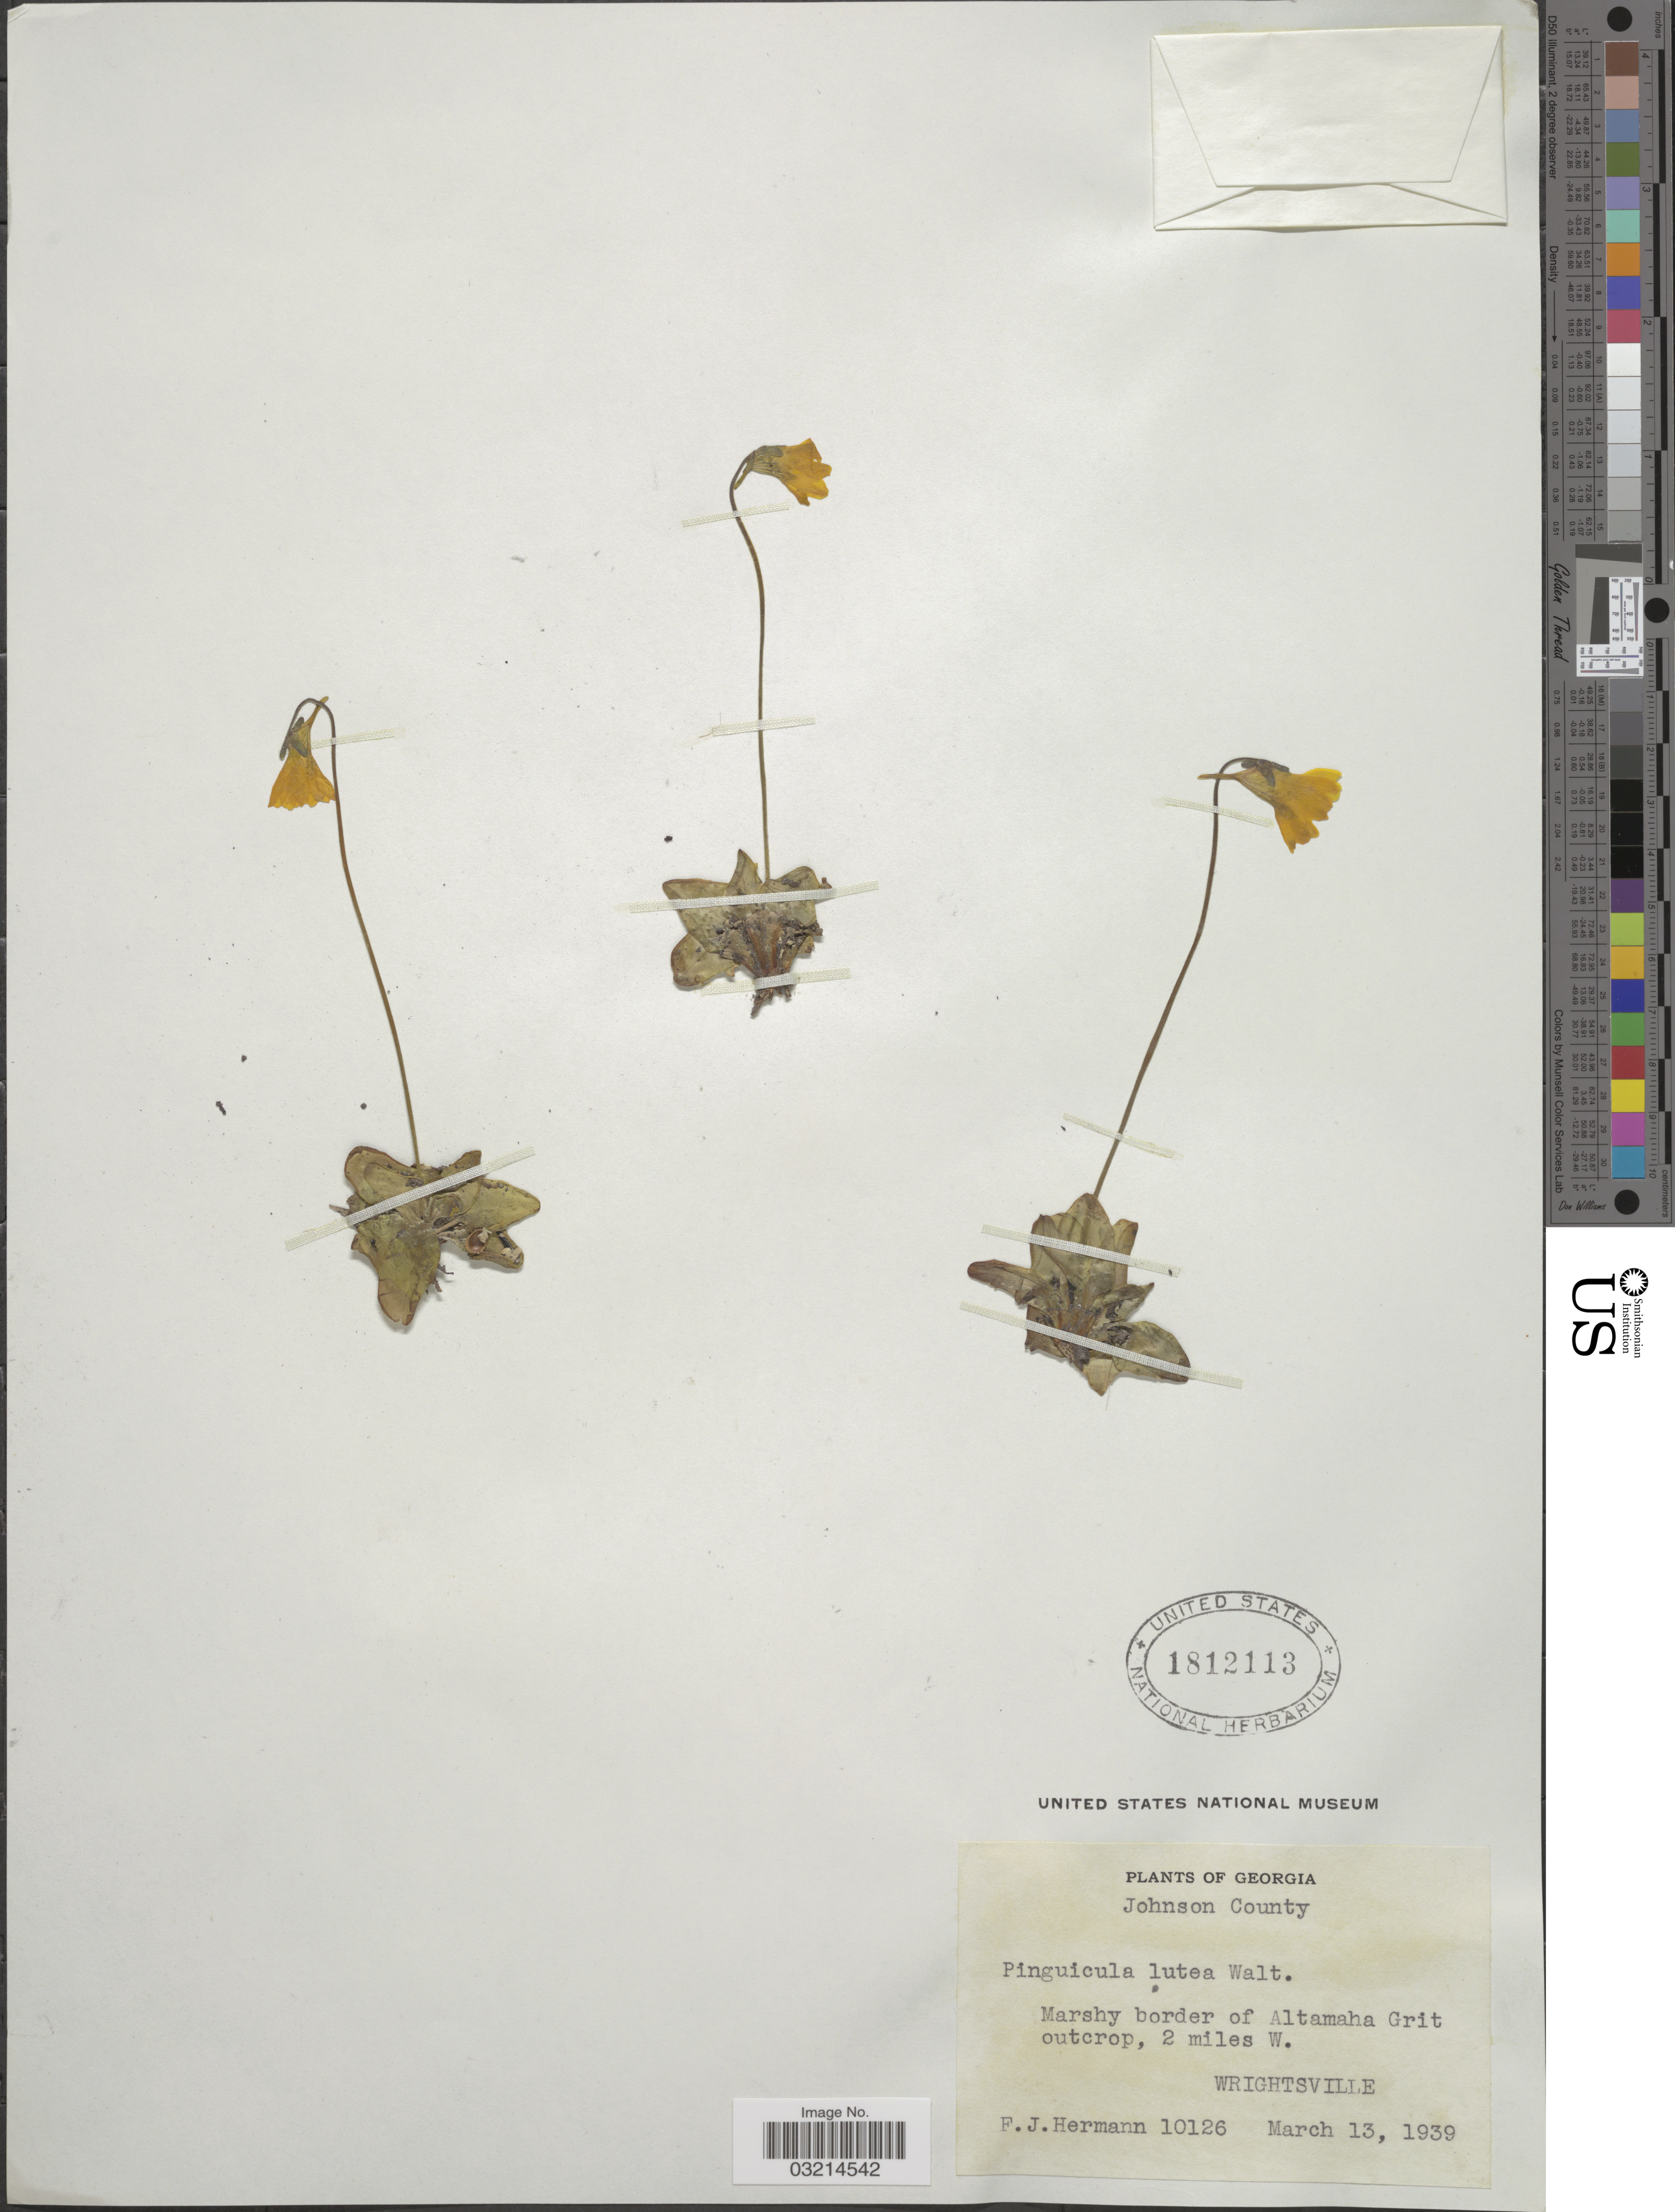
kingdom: Plantae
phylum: Tracheophyta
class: Magnoliopsida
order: Lamiales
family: Lentibulariaceae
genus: Pinguicula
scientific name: Pinguicula lutea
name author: Walter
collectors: F. J. Hermann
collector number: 10126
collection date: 1939-03-13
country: United States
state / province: Georgia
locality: Johnson County, Marshy border of Altamaha Grit outcrop, 2 miles W. Wrightsville.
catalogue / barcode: US 1812113